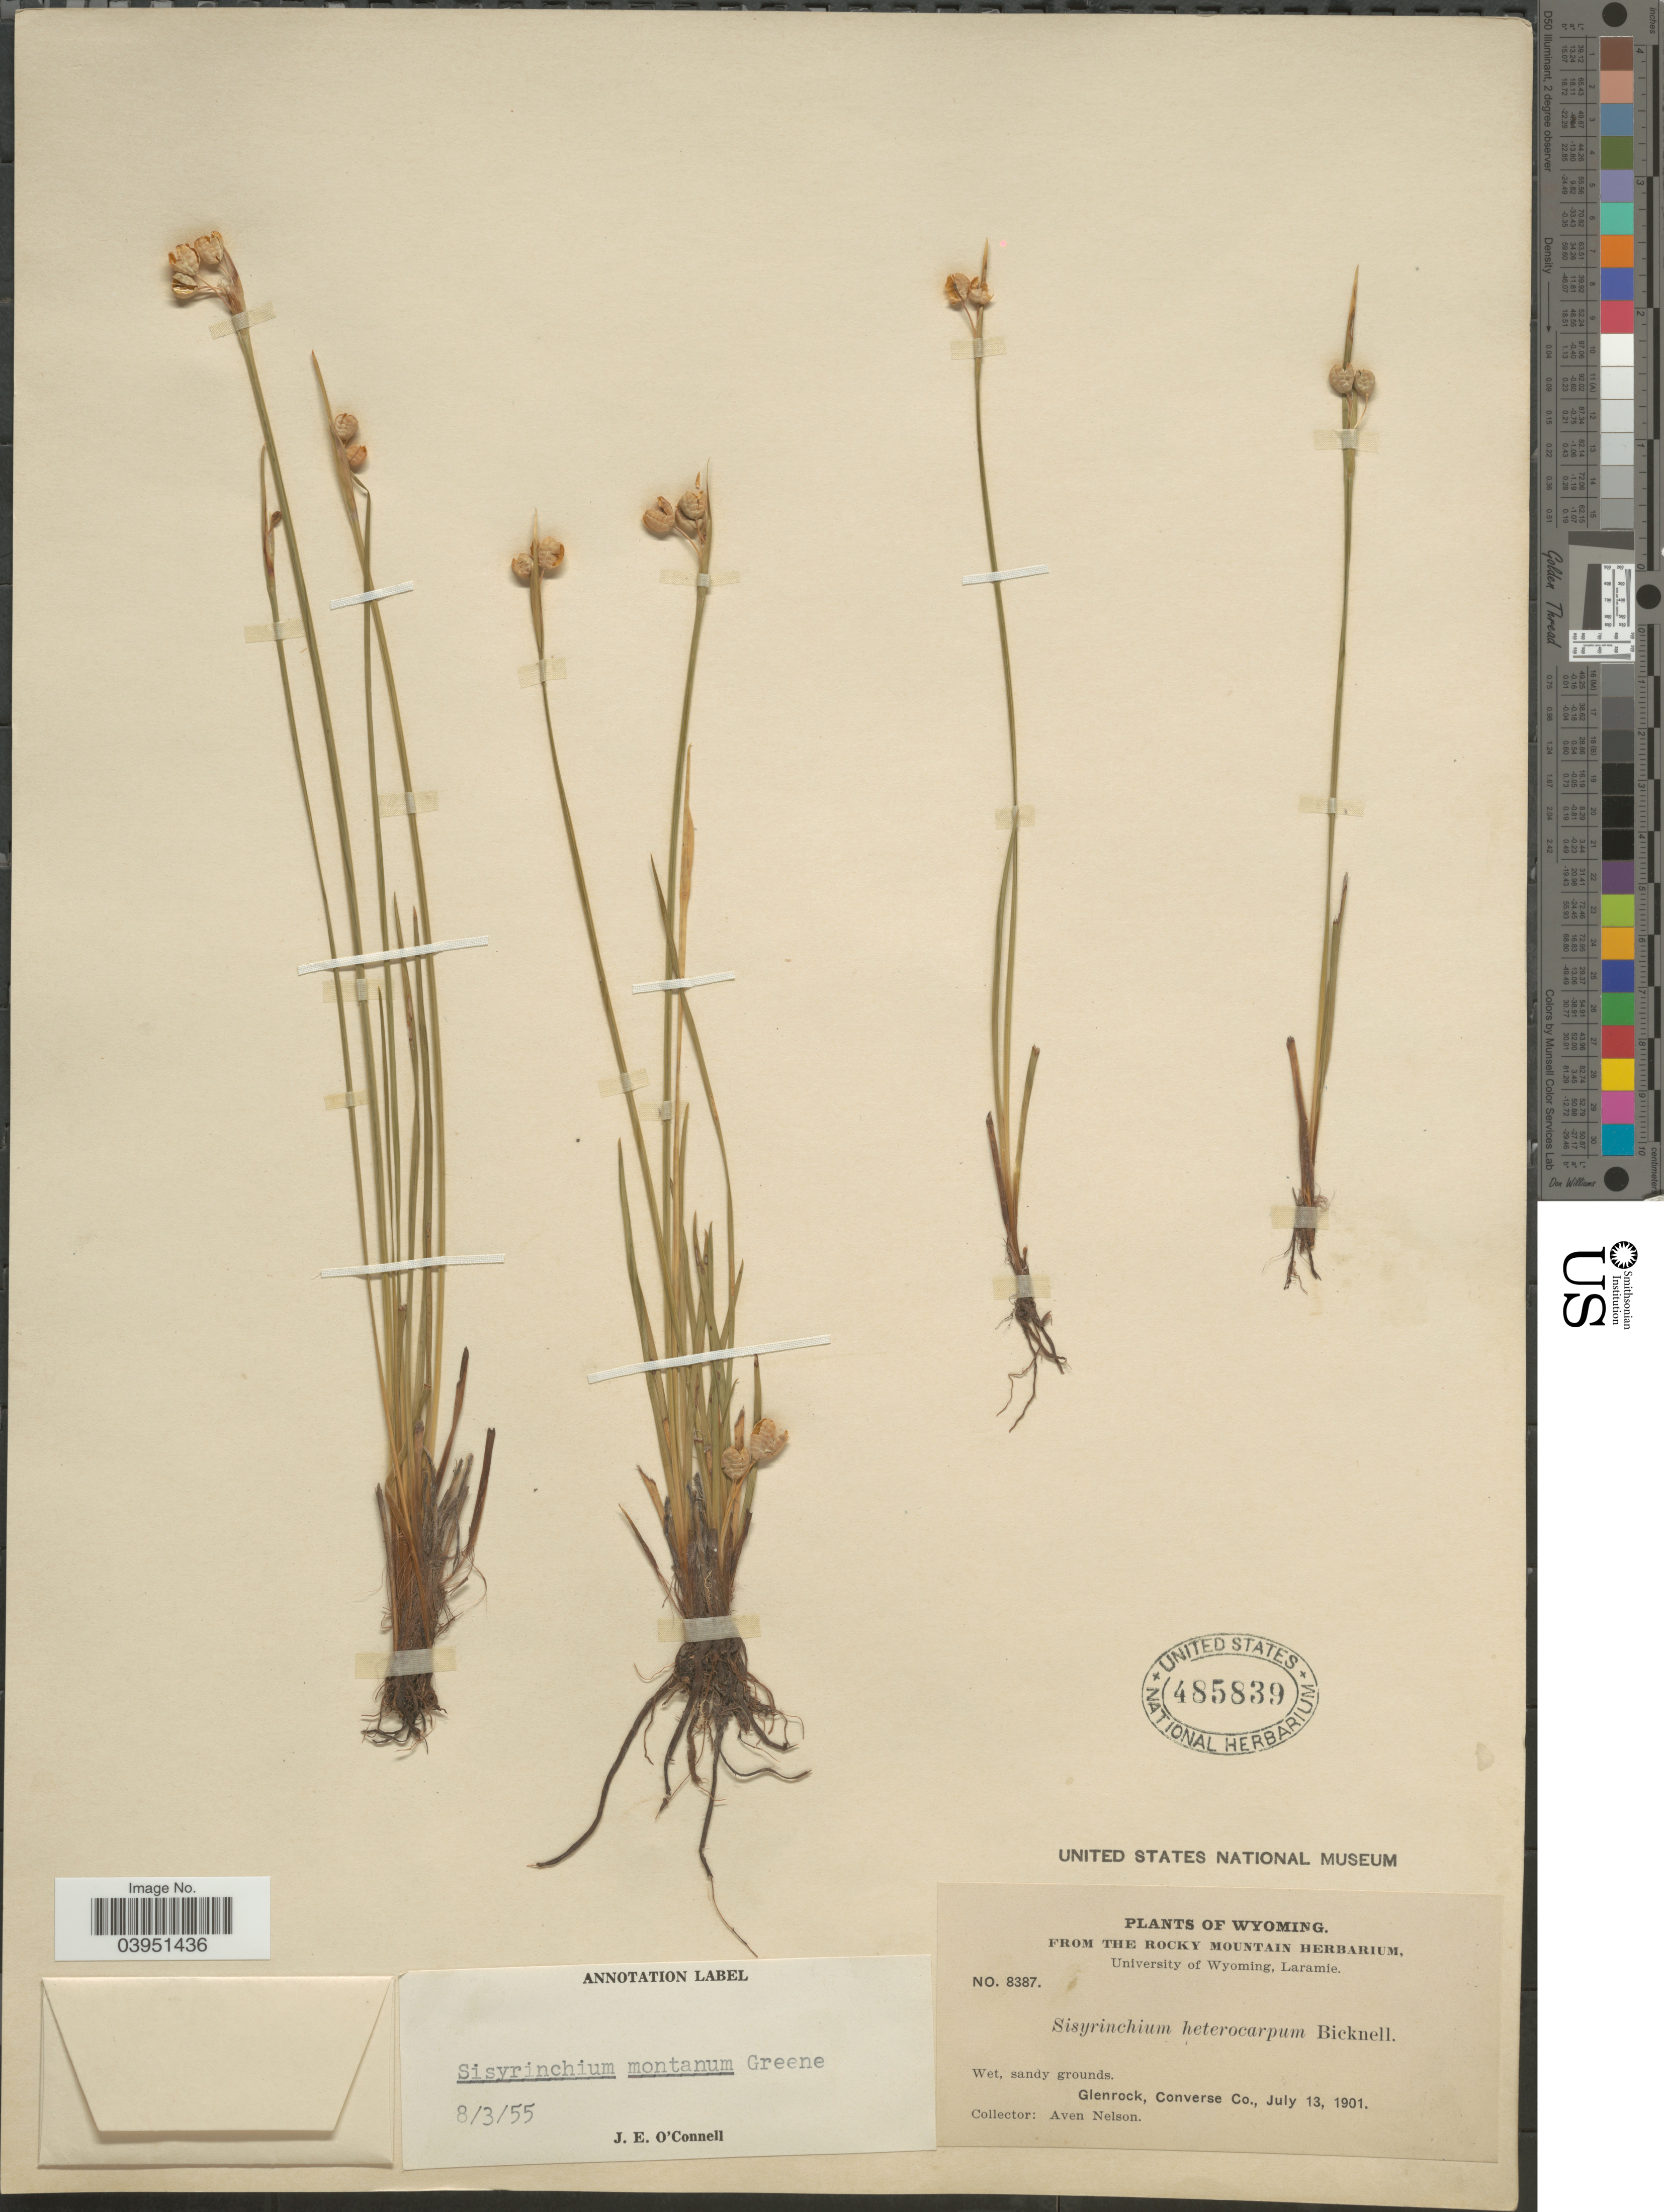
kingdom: Plantae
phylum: Tracheophyta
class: Liliopsida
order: Asparagales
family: Iridaceae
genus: Sisyrinchium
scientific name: Sisyrinchium montanum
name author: Greene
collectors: A. Nelson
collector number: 8387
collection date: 1901-07-13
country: United States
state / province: Wyoming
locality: Glenrock, Converse Co.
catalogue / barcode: US 485839